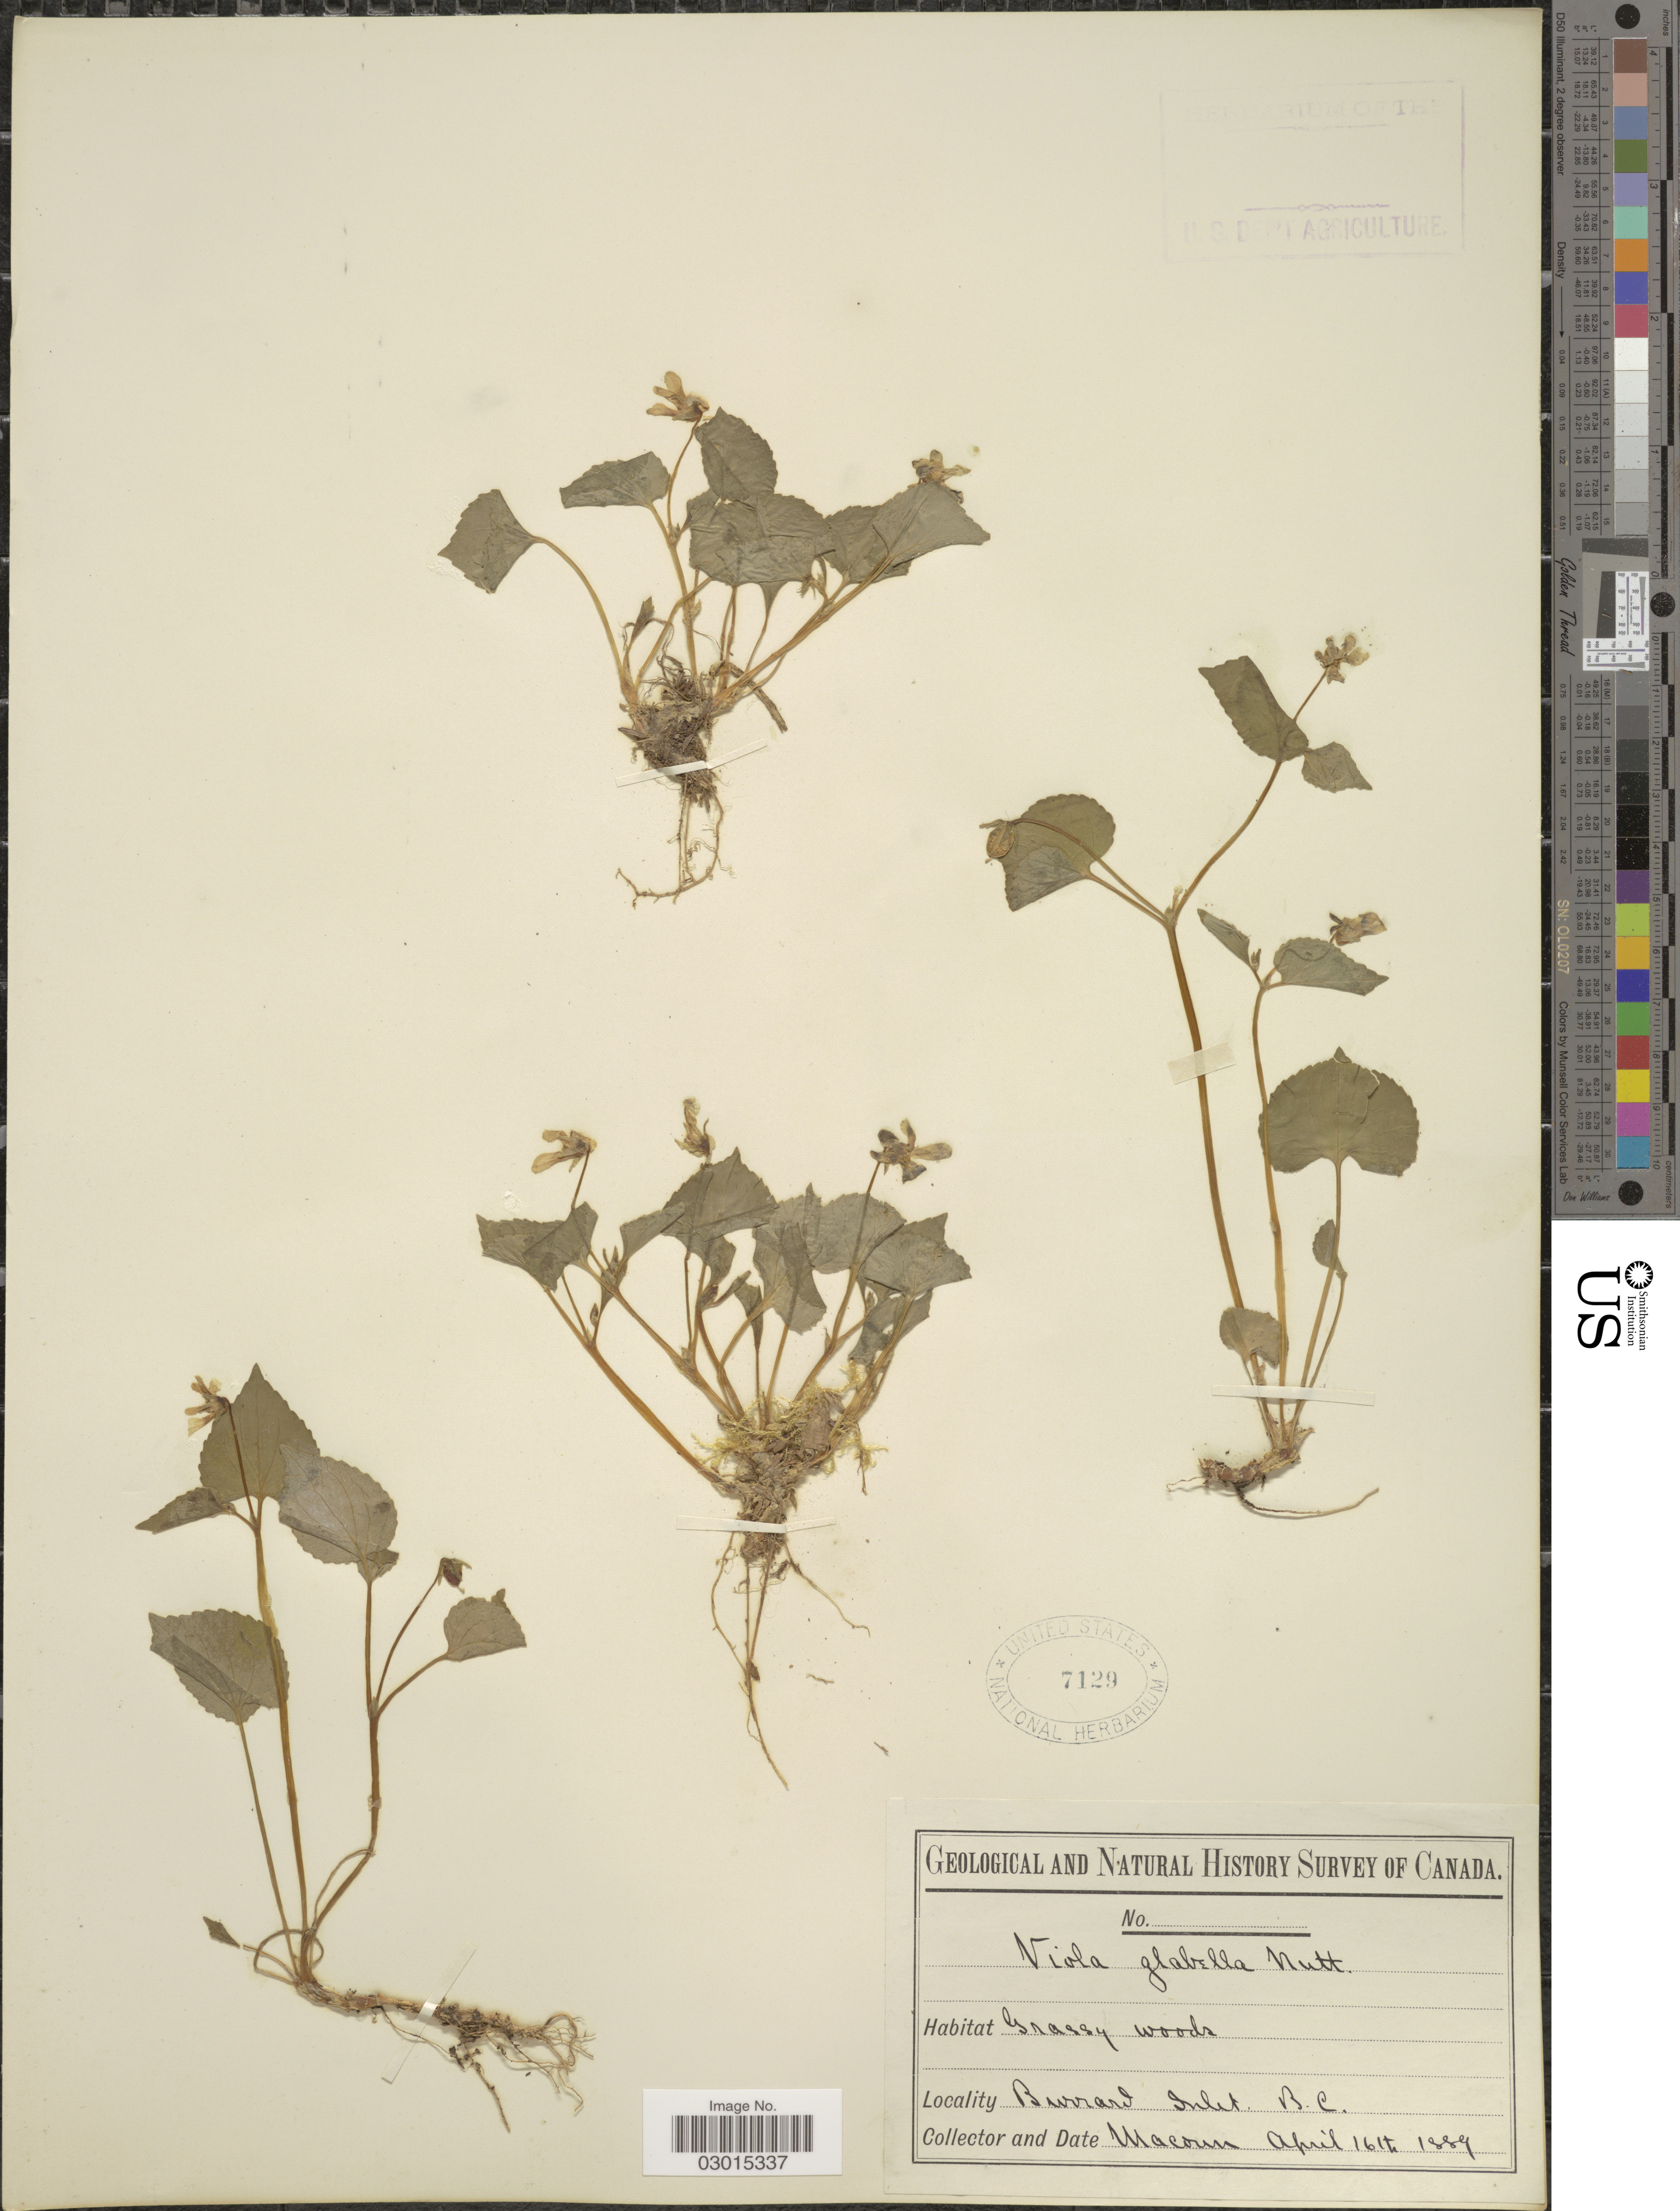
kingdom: Plantae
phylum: Tracheophyta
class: Magnoliopsida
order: Malpighiales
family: Violaceae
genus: Viola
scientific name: Viola glabella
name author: Nutt.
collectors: -- Macoun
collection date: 1889-04-16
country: Canada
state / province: British Columbia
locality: Burraw Inlet. B.C.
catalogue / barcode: US 7129